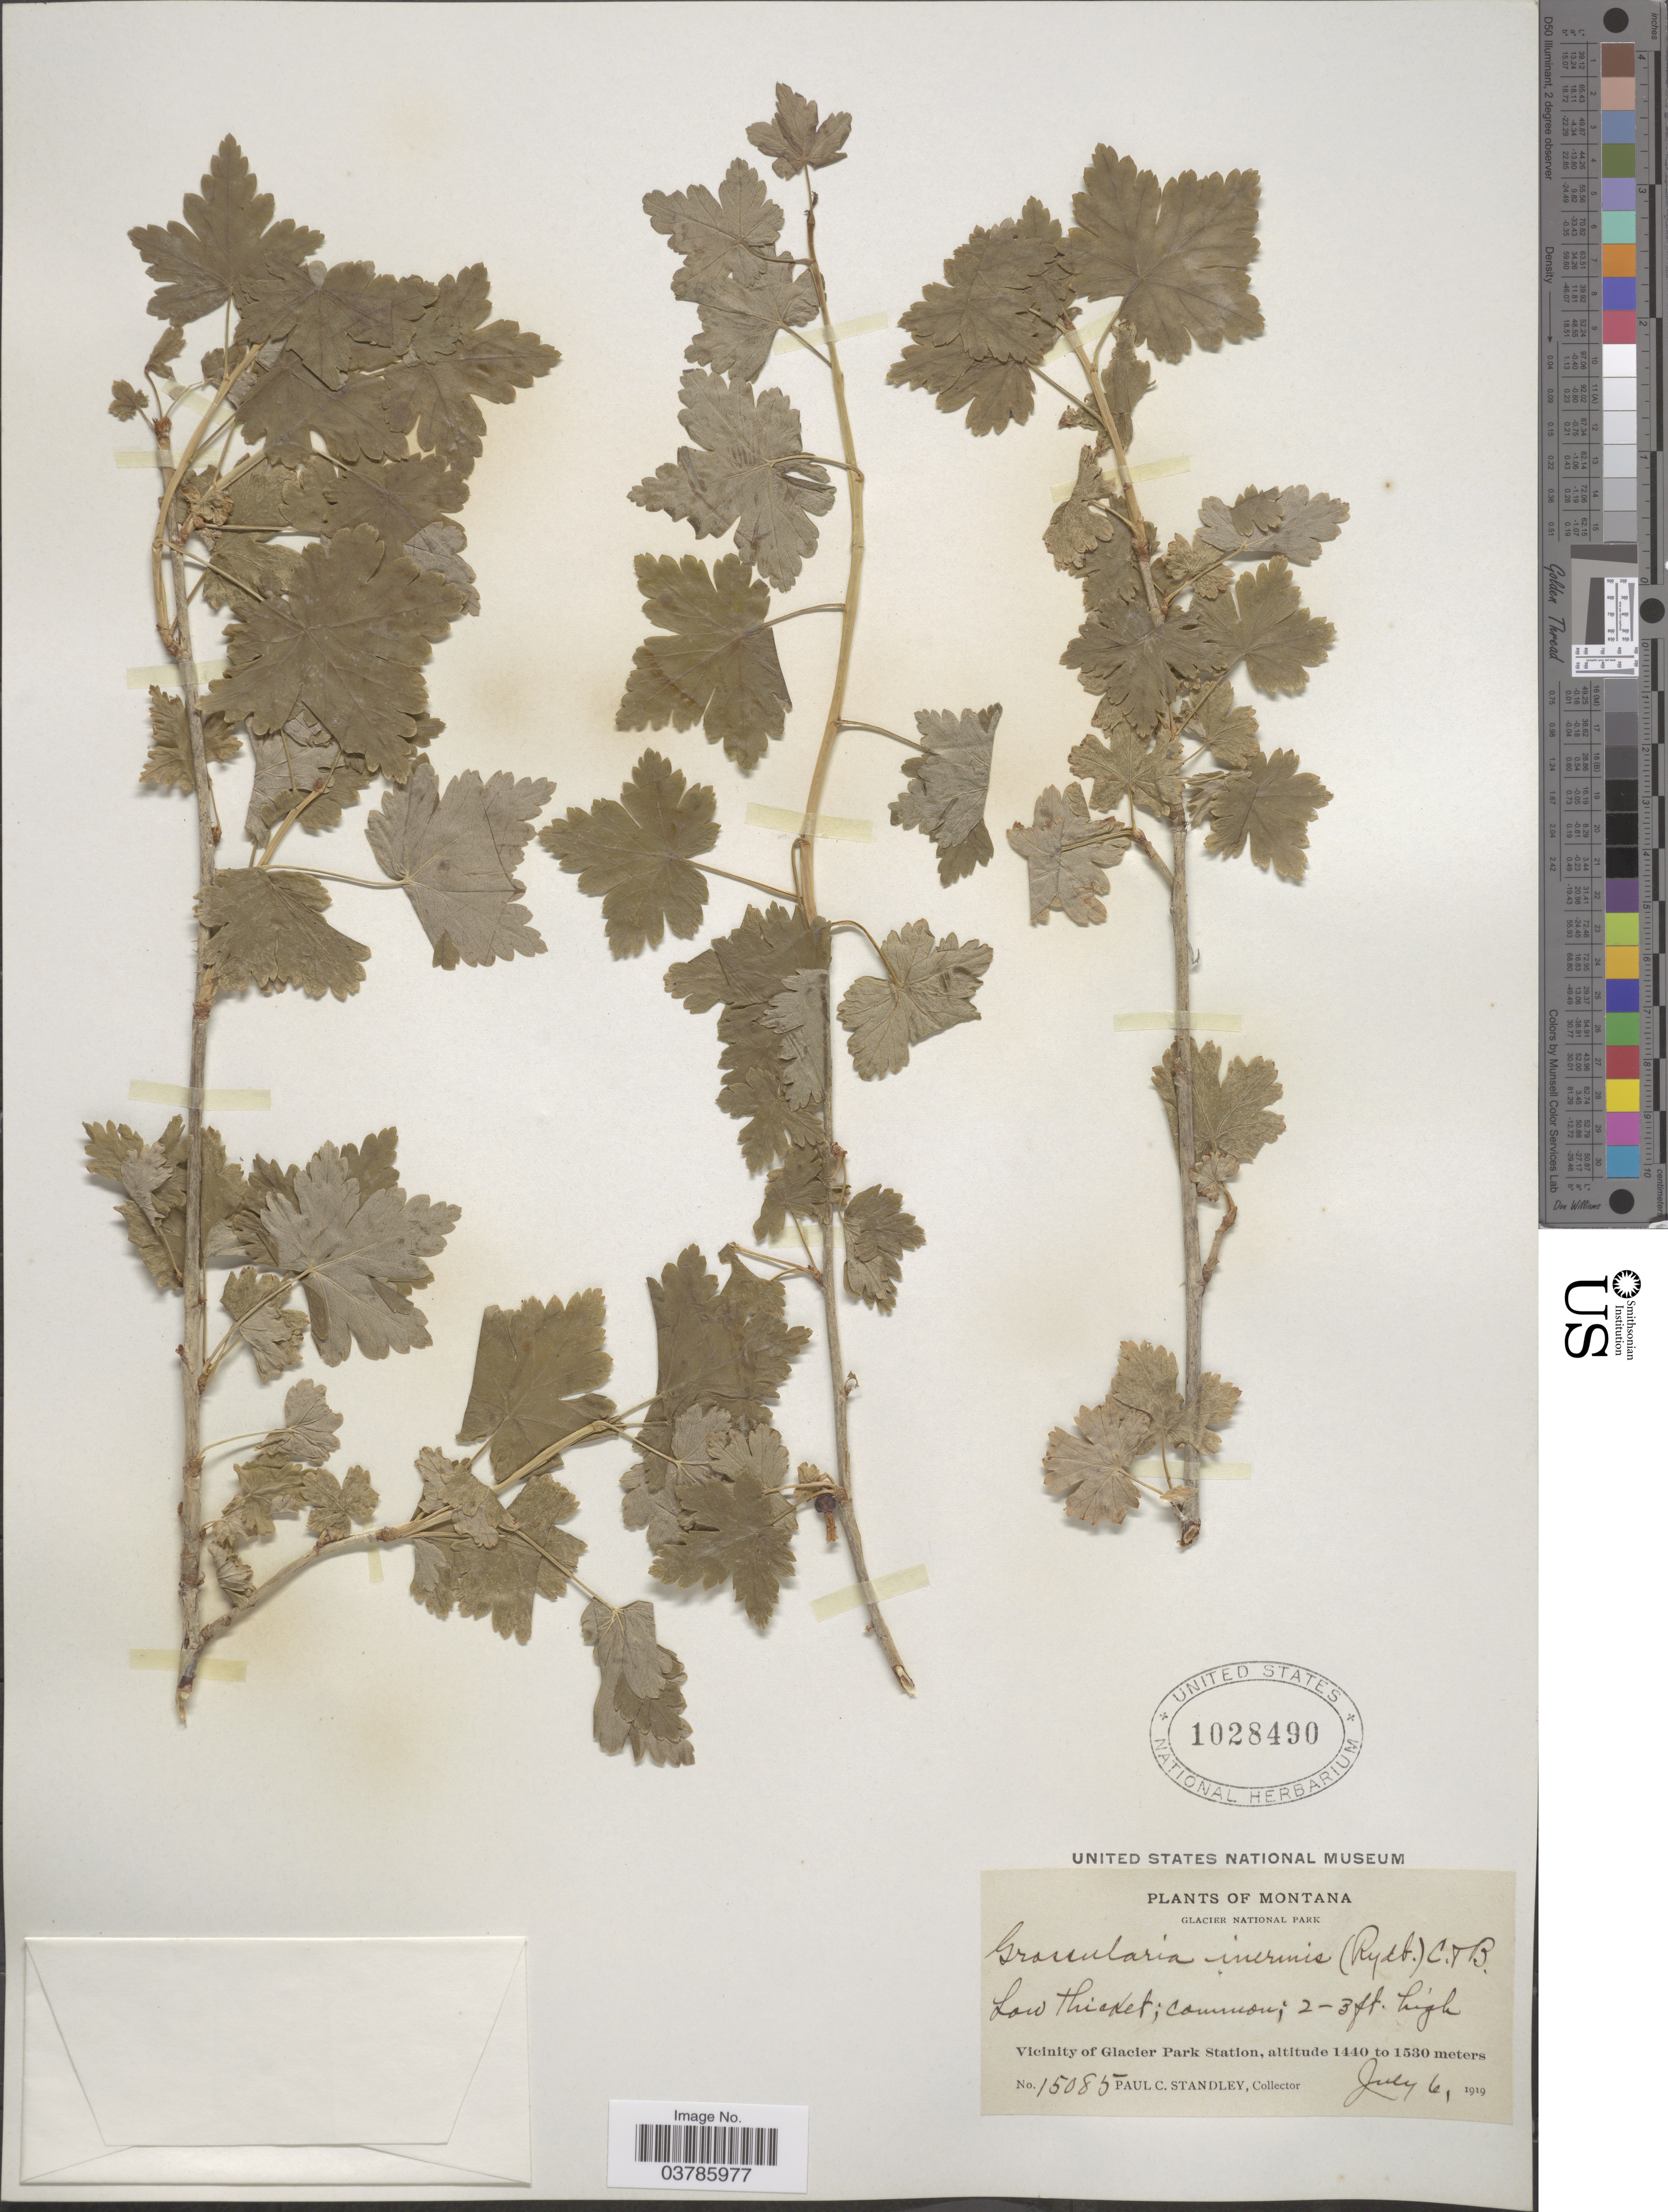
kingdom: Plantae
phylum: Tracheophyta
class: Magnoliopsida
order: Saxifragales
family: Grossulariaceae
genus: Ribes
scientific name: Ribes inerme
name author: Rydb.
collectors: P. C. Standley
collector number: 15085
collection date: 1919-07-06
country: United States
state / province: Montana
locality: Glacier National Park. Vicinity of Glacier Park Station.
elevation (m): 1440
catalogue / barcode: US 1028490